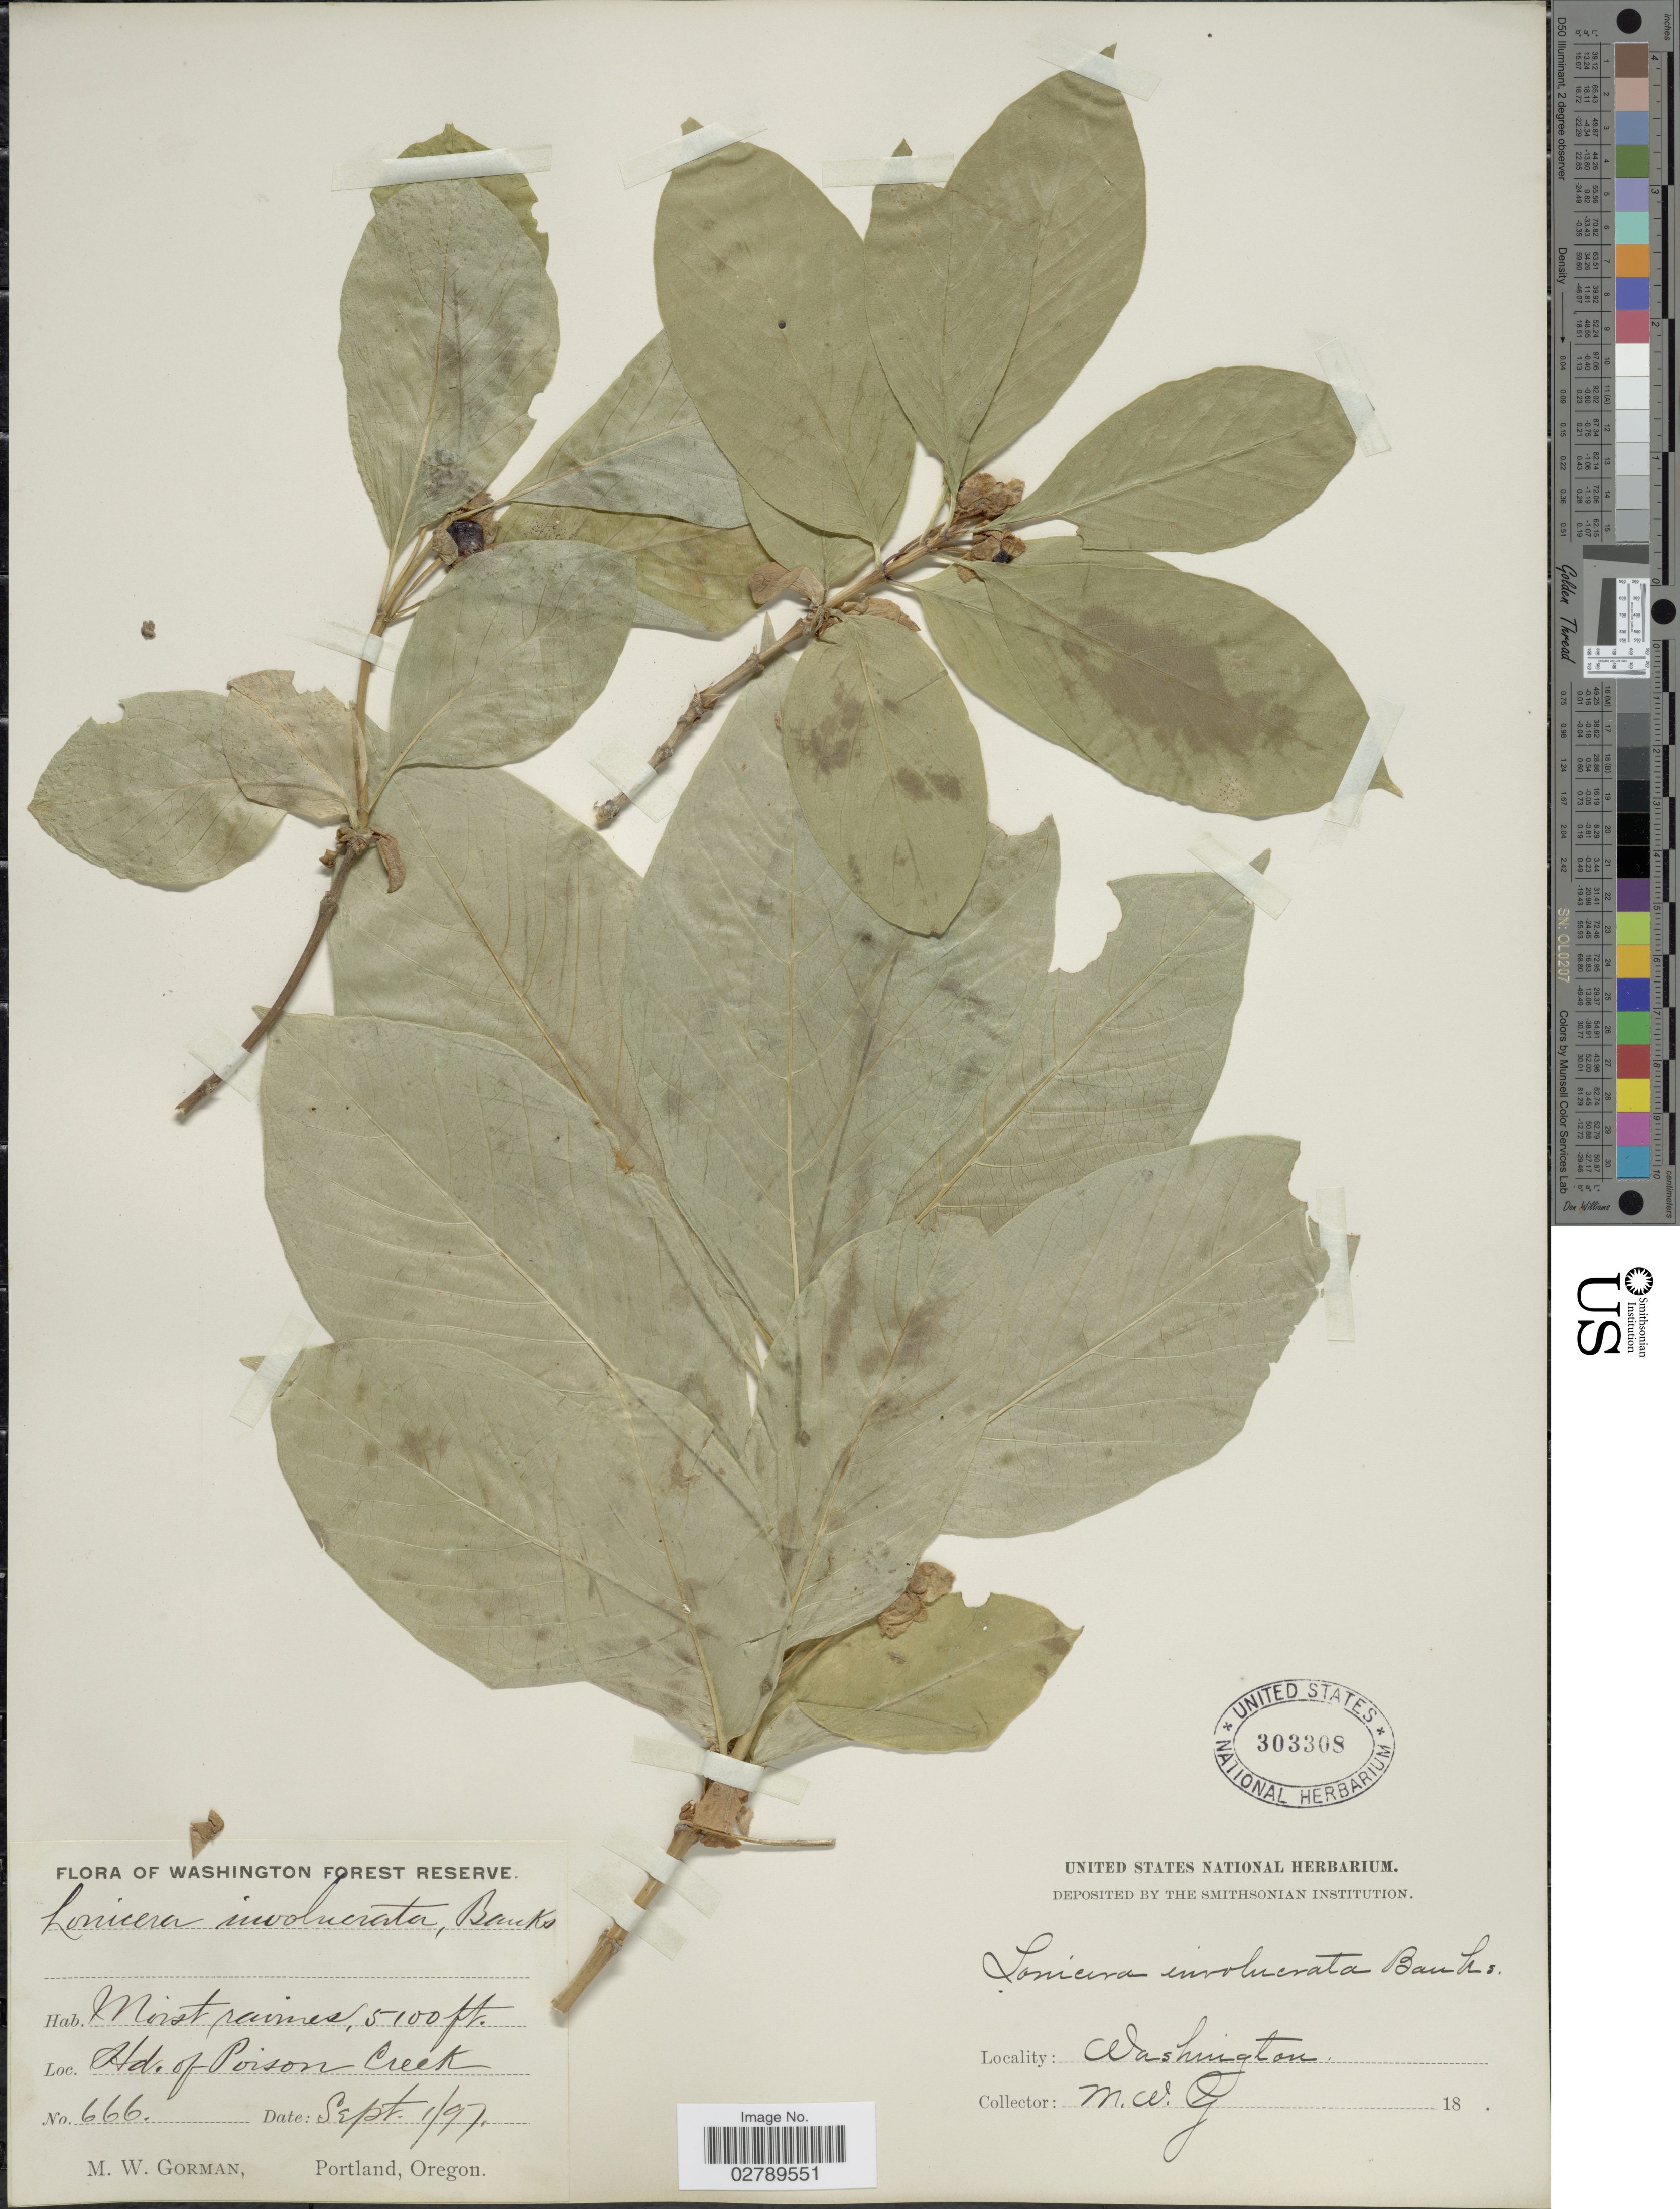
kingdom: Plantae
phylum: Tracheophyta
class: Magnoliopsida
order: Dipsacales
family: Caprifoliaceae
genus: Lonicera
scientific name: Lonicera involucrata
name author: (Richardson) Banks ex Spreng.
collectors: M. W. Gorman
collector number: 666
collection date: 1897-09-01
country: United States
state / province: Washington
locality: Washington Forest Reserve. Hd. of Poison Creek.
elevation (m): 1554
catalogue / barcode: US 303308